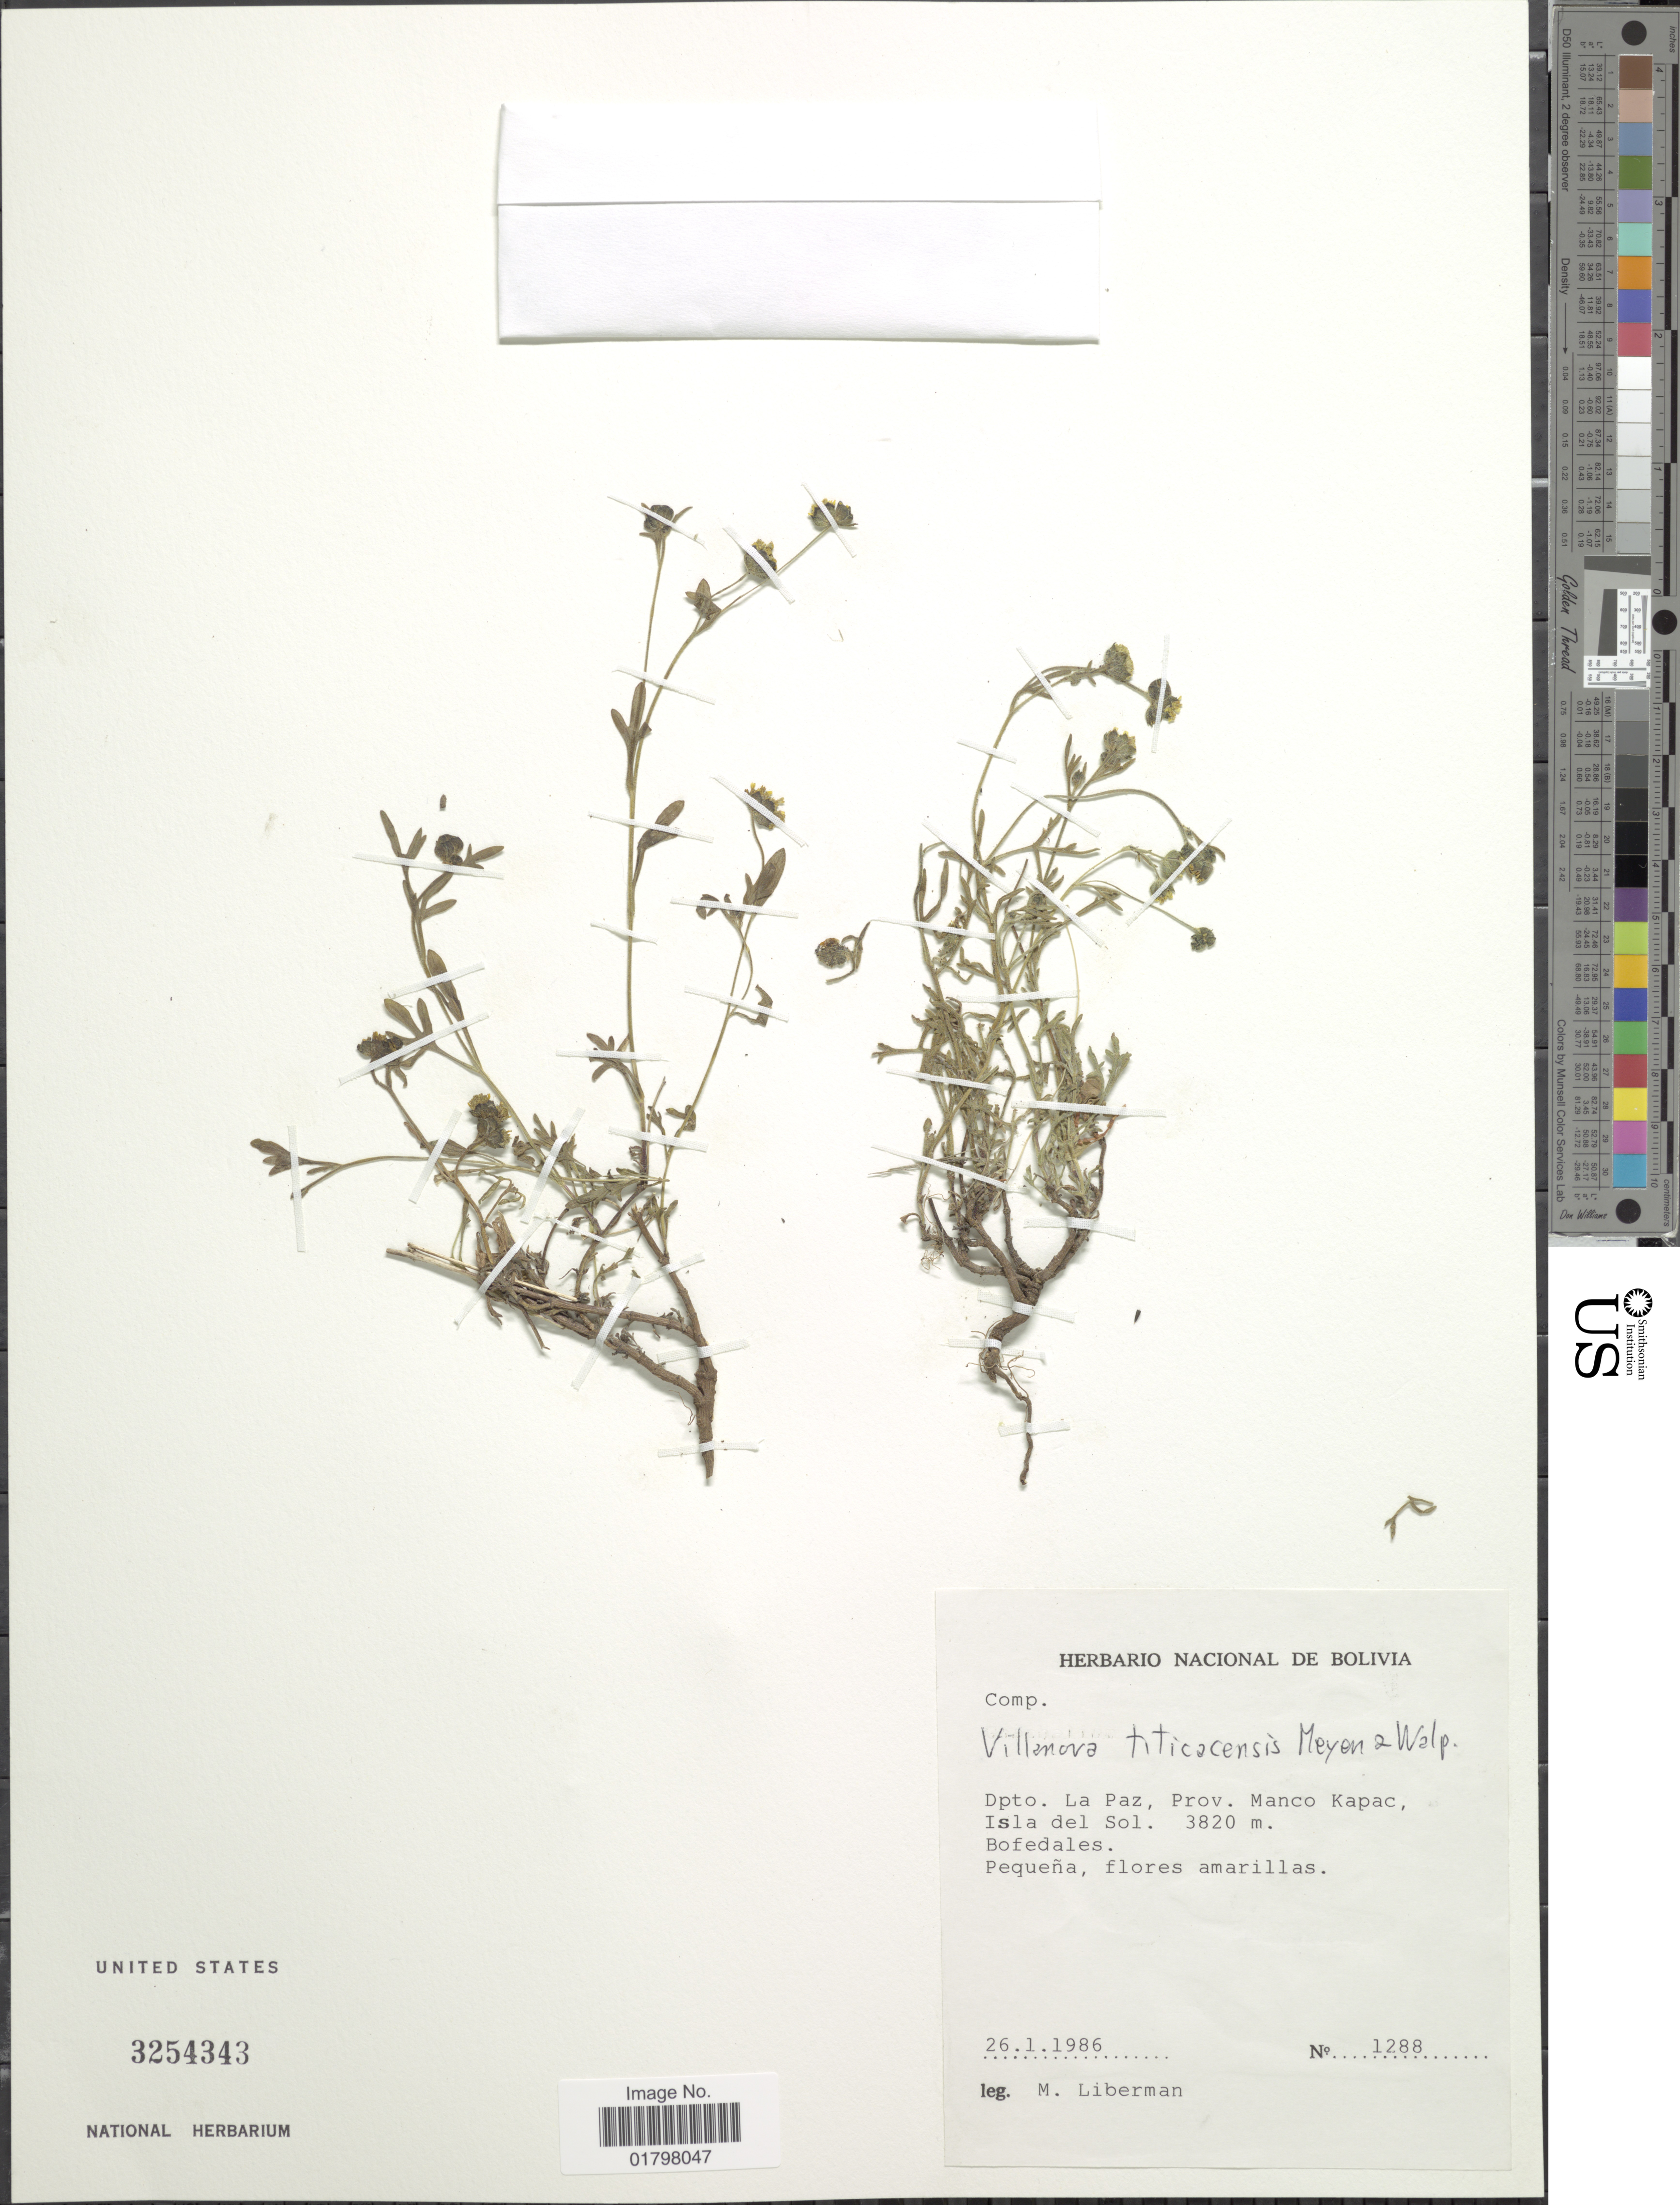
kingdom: Plantae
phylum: Tracheophyta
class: Magnoliopsida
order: Asterales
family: Asteraceae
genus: Vasquesia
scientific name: Vasquesia titicacensis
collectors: M. Liberman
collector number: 1288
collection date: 1986-01-26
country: Bolivia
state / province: La Paz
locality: Dpto. La Paz, Prov. Manco Kapac, Isla del Sol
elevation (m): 3820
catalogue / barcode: US 3254343